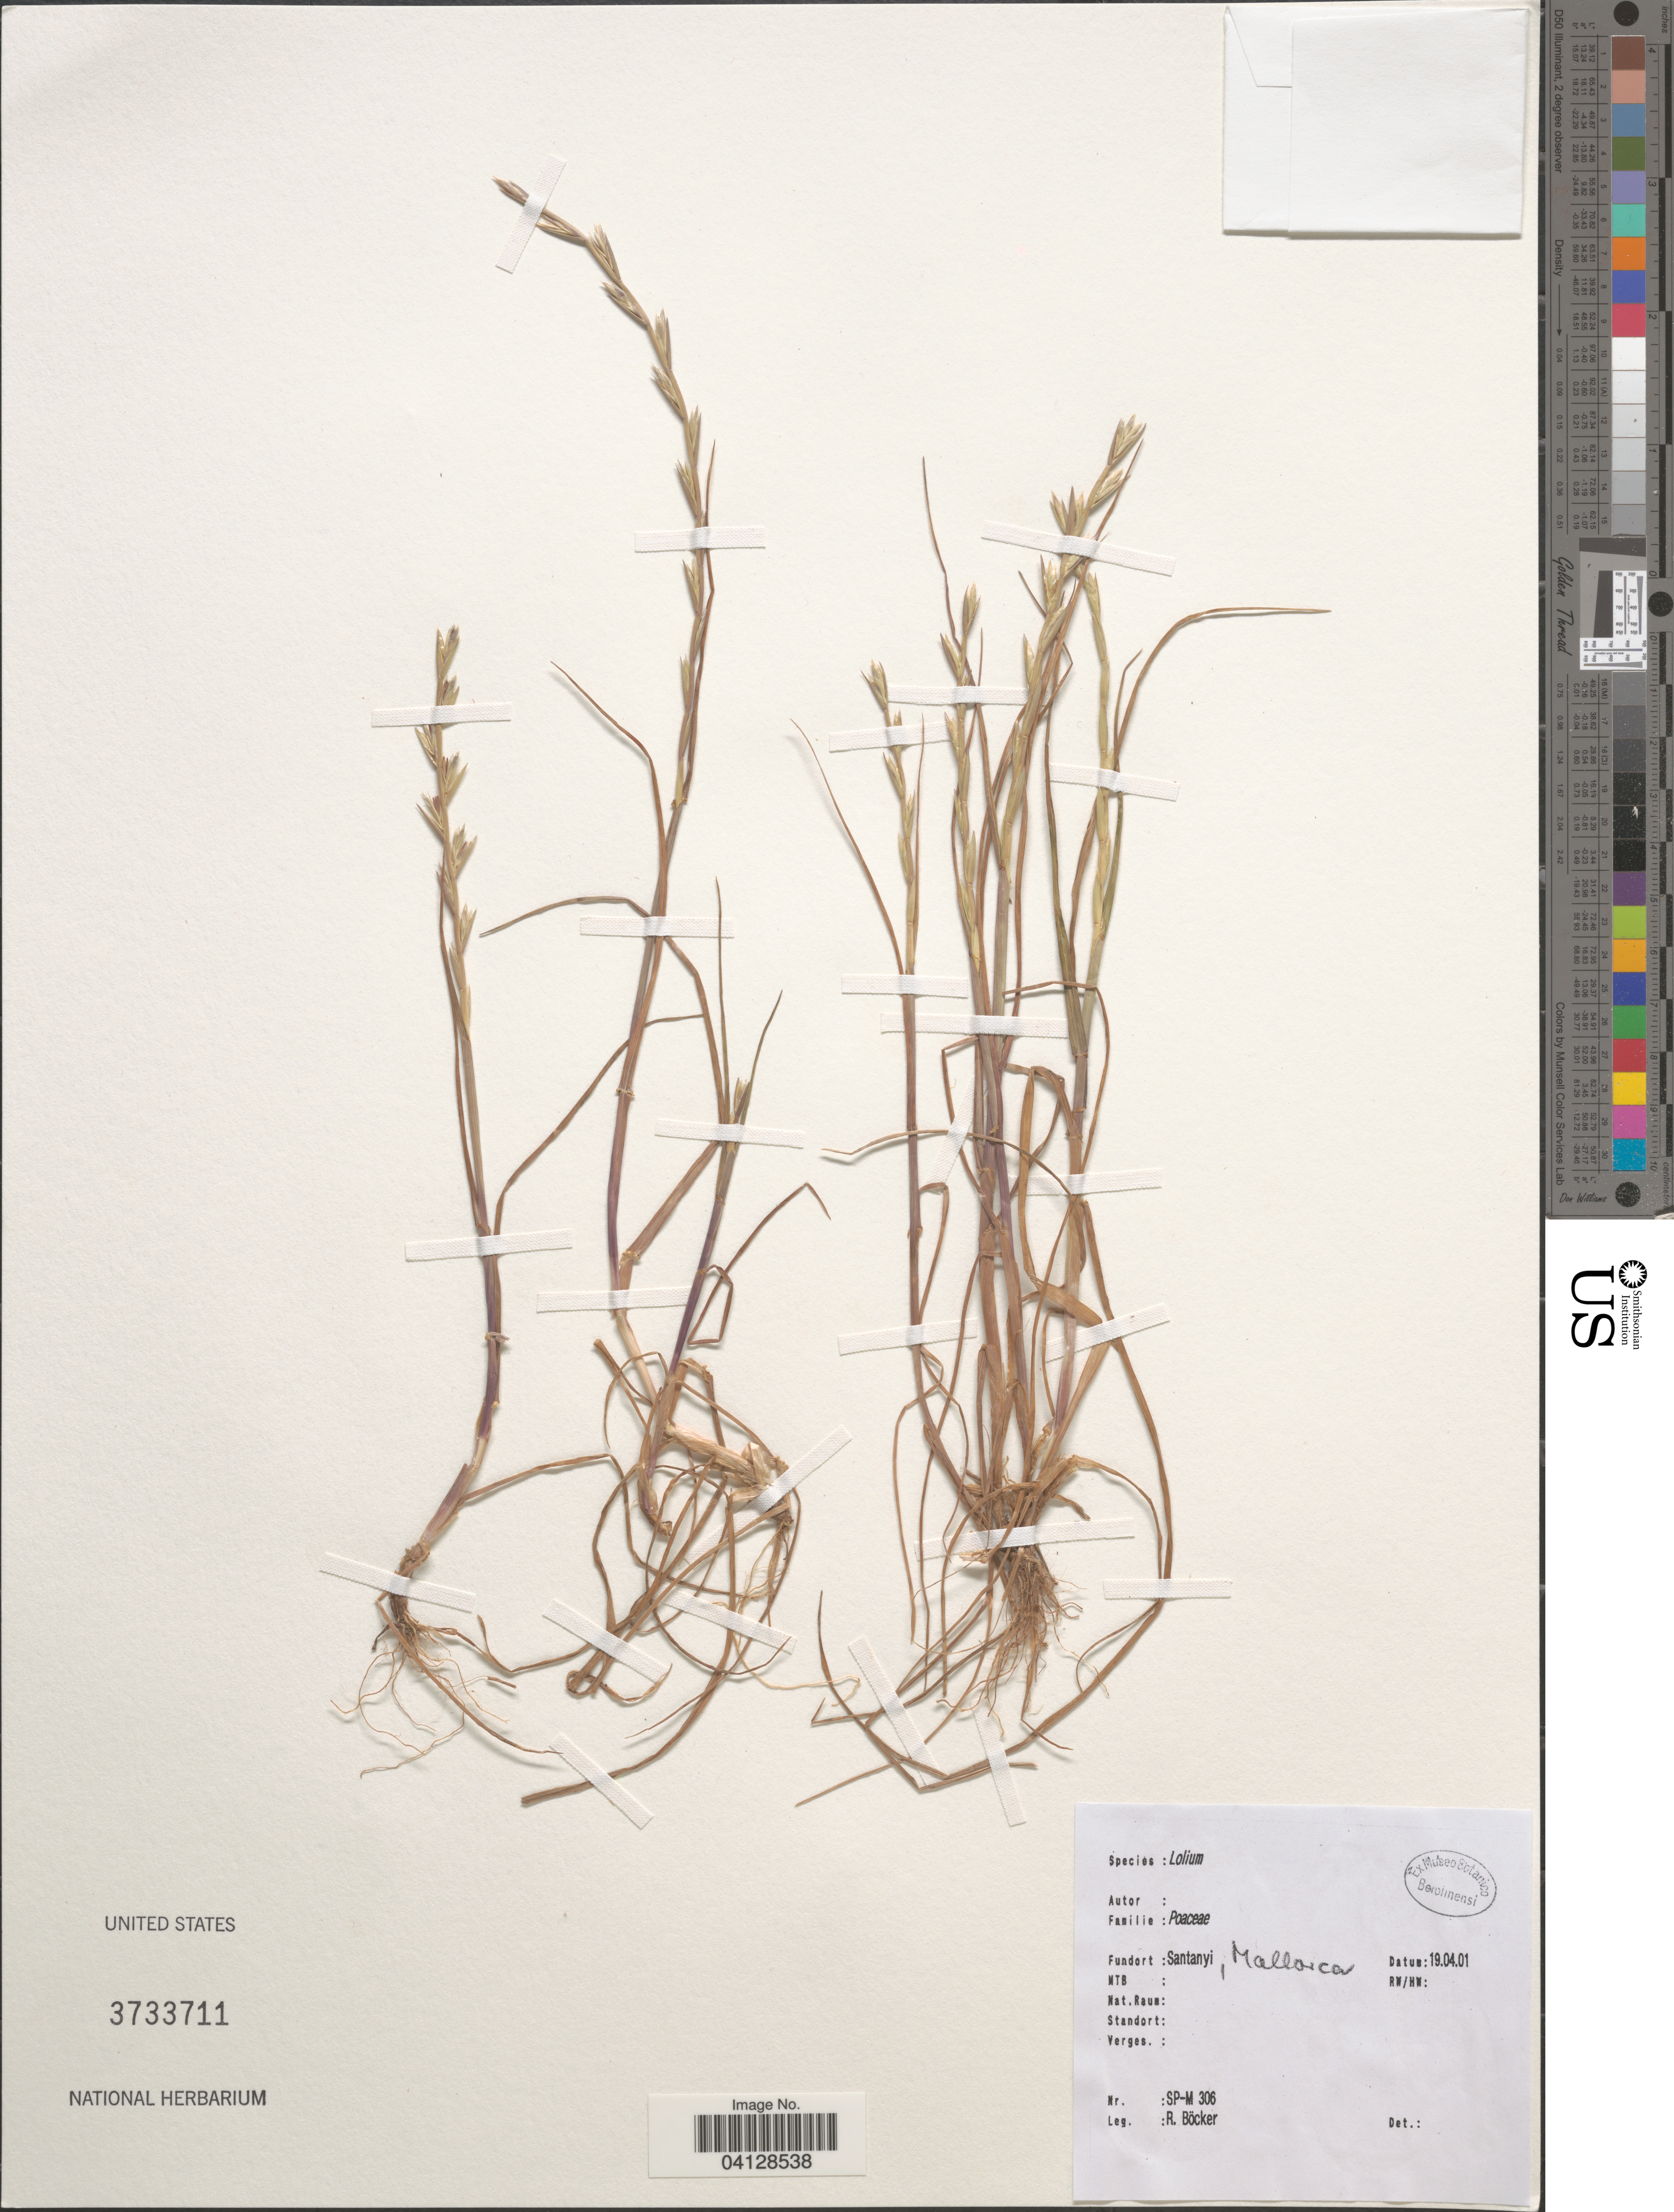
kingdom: Plantae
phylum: Tracheophyta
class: Liliopsida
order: Poales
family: Poaceae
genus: Lolium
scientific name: Lolium x sp.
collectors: R. Böcker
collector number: SP-M306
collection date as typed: Transcribed d/m/y: 19/4/1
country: Spain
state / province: Islas Baleares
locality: Santanyi, Mallorca.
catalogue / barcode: US 3733711